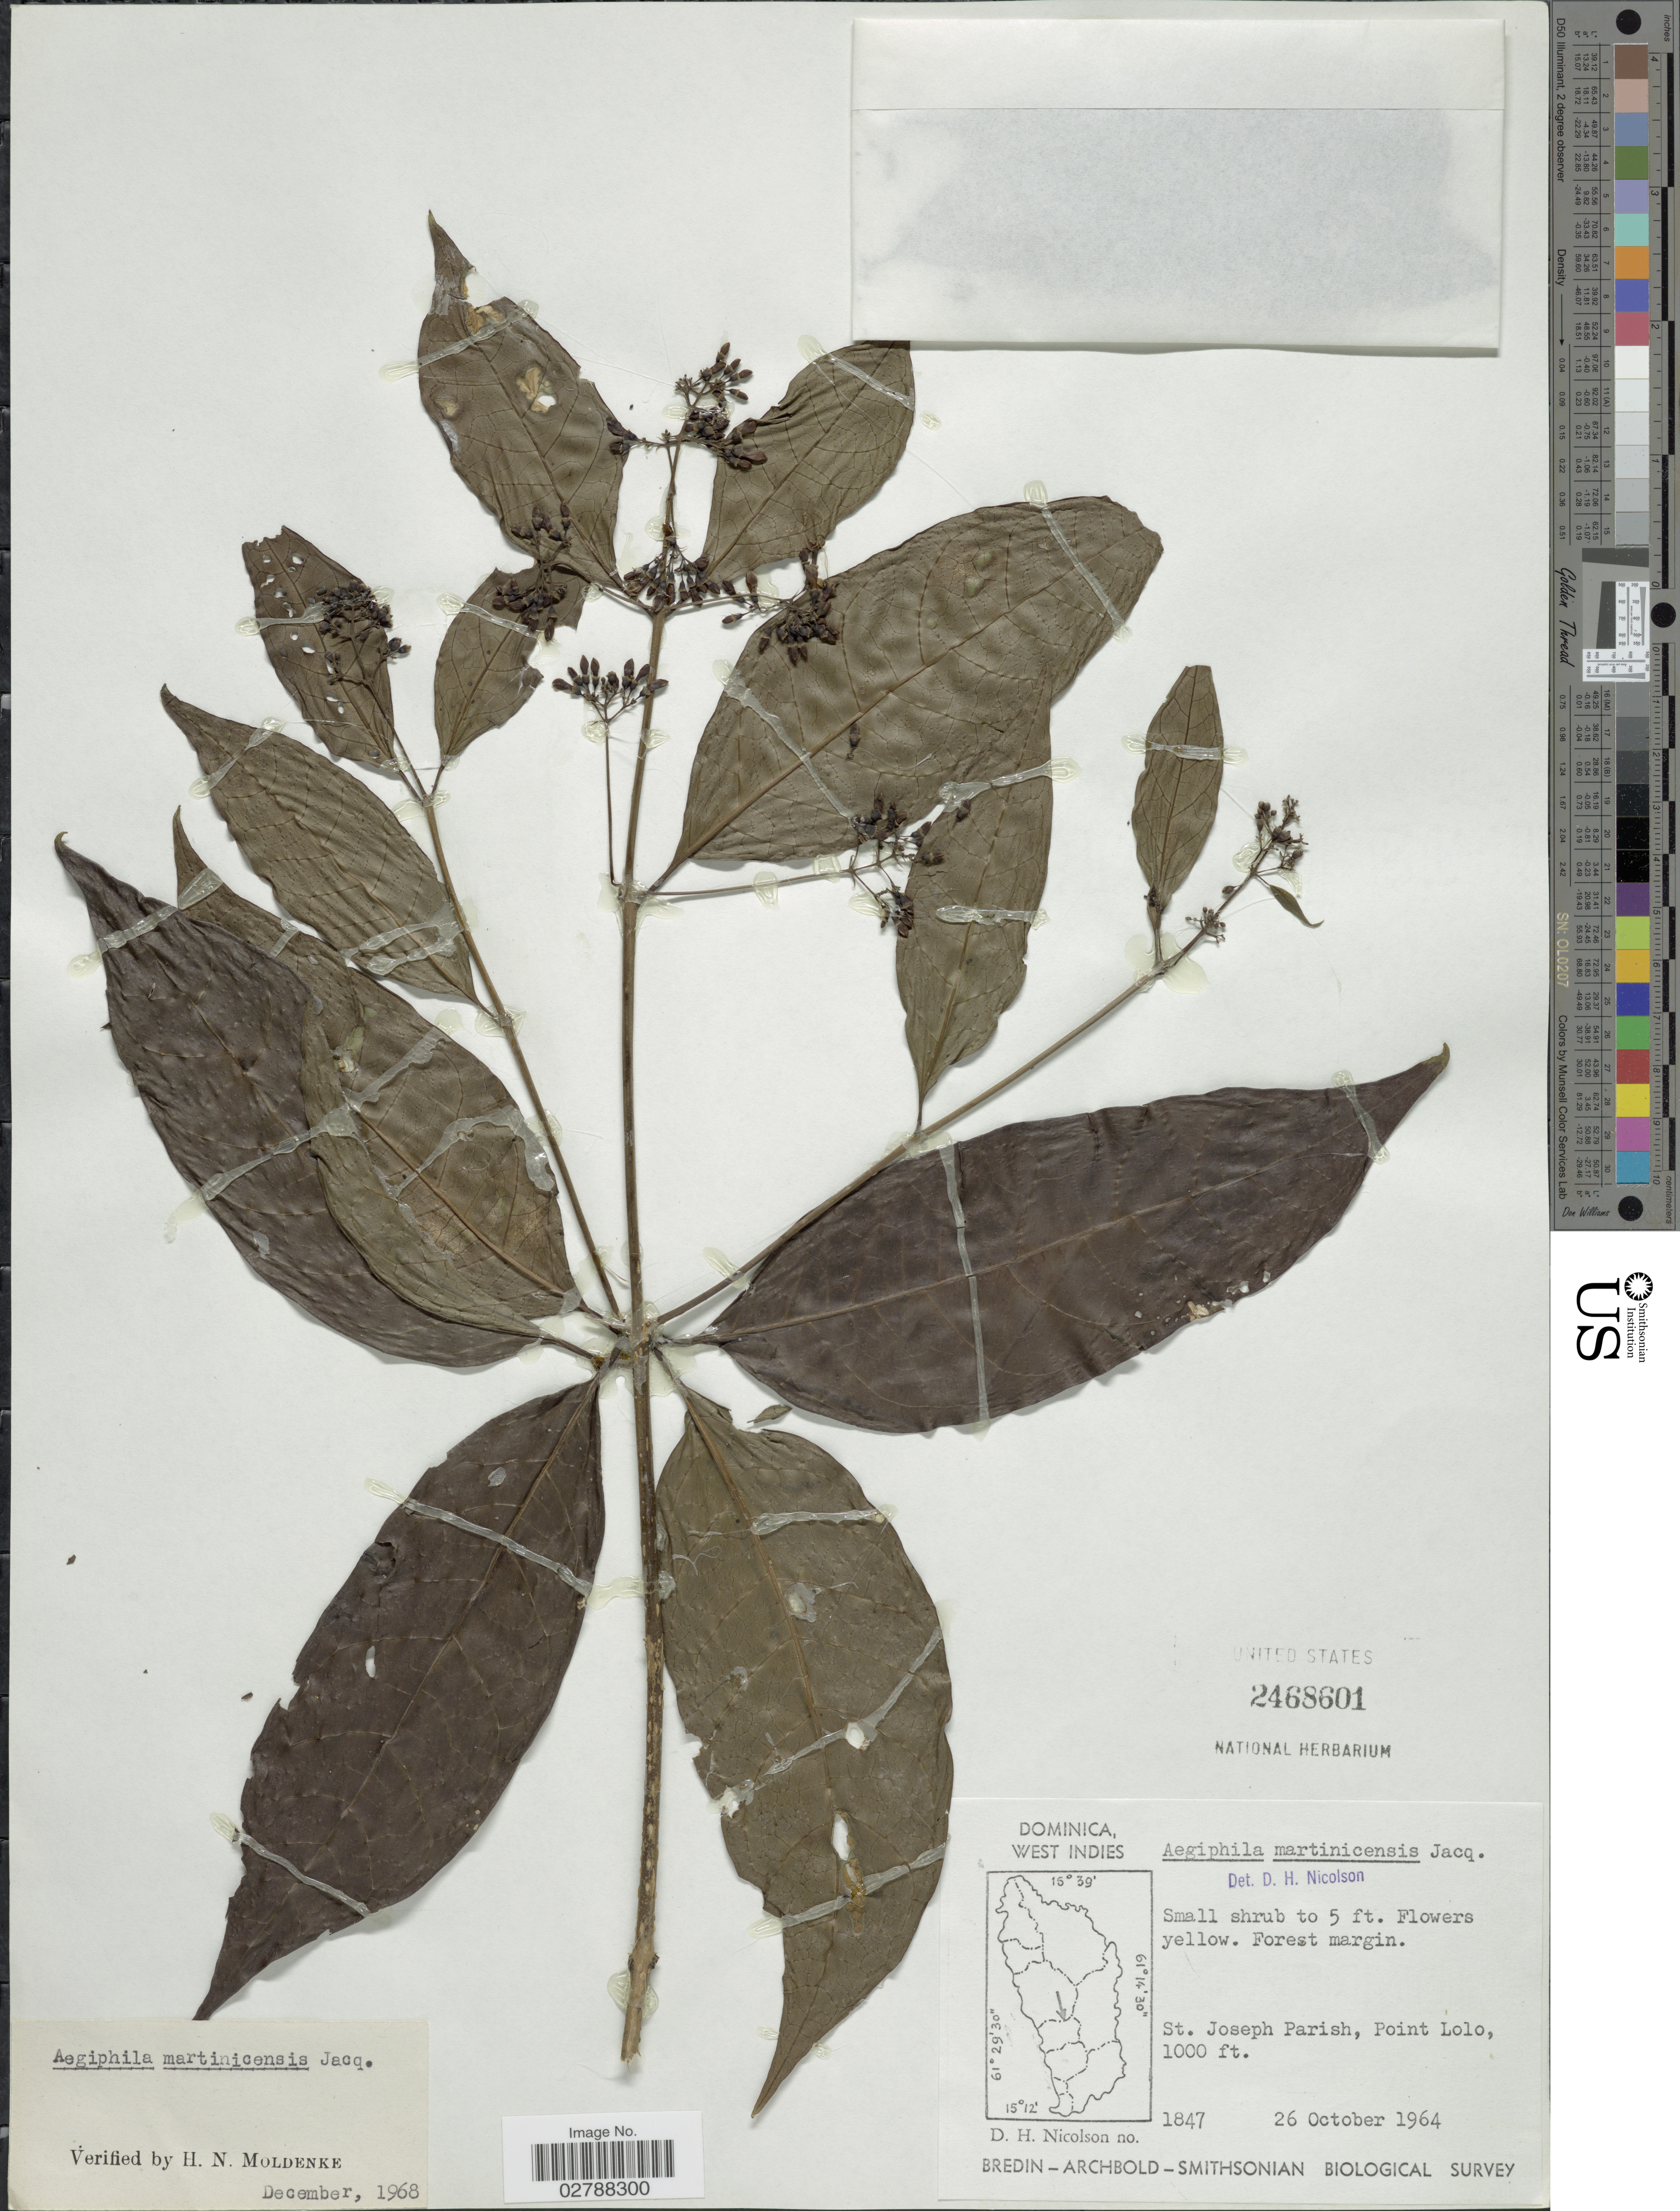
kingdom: Plantae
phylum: Tracheophyta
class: Magnoliopsida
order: Lamiales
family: Lamiaceae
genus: Aegiphila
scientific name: Aegiphila martinicensis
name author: Jacq.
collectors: D. H. Nicolson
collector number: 1847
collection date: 1964-10-26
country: Dominica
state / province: St. Joseph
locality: St. Joseph Parish, Point Lolo.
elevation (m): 305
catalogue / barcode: US 2468601